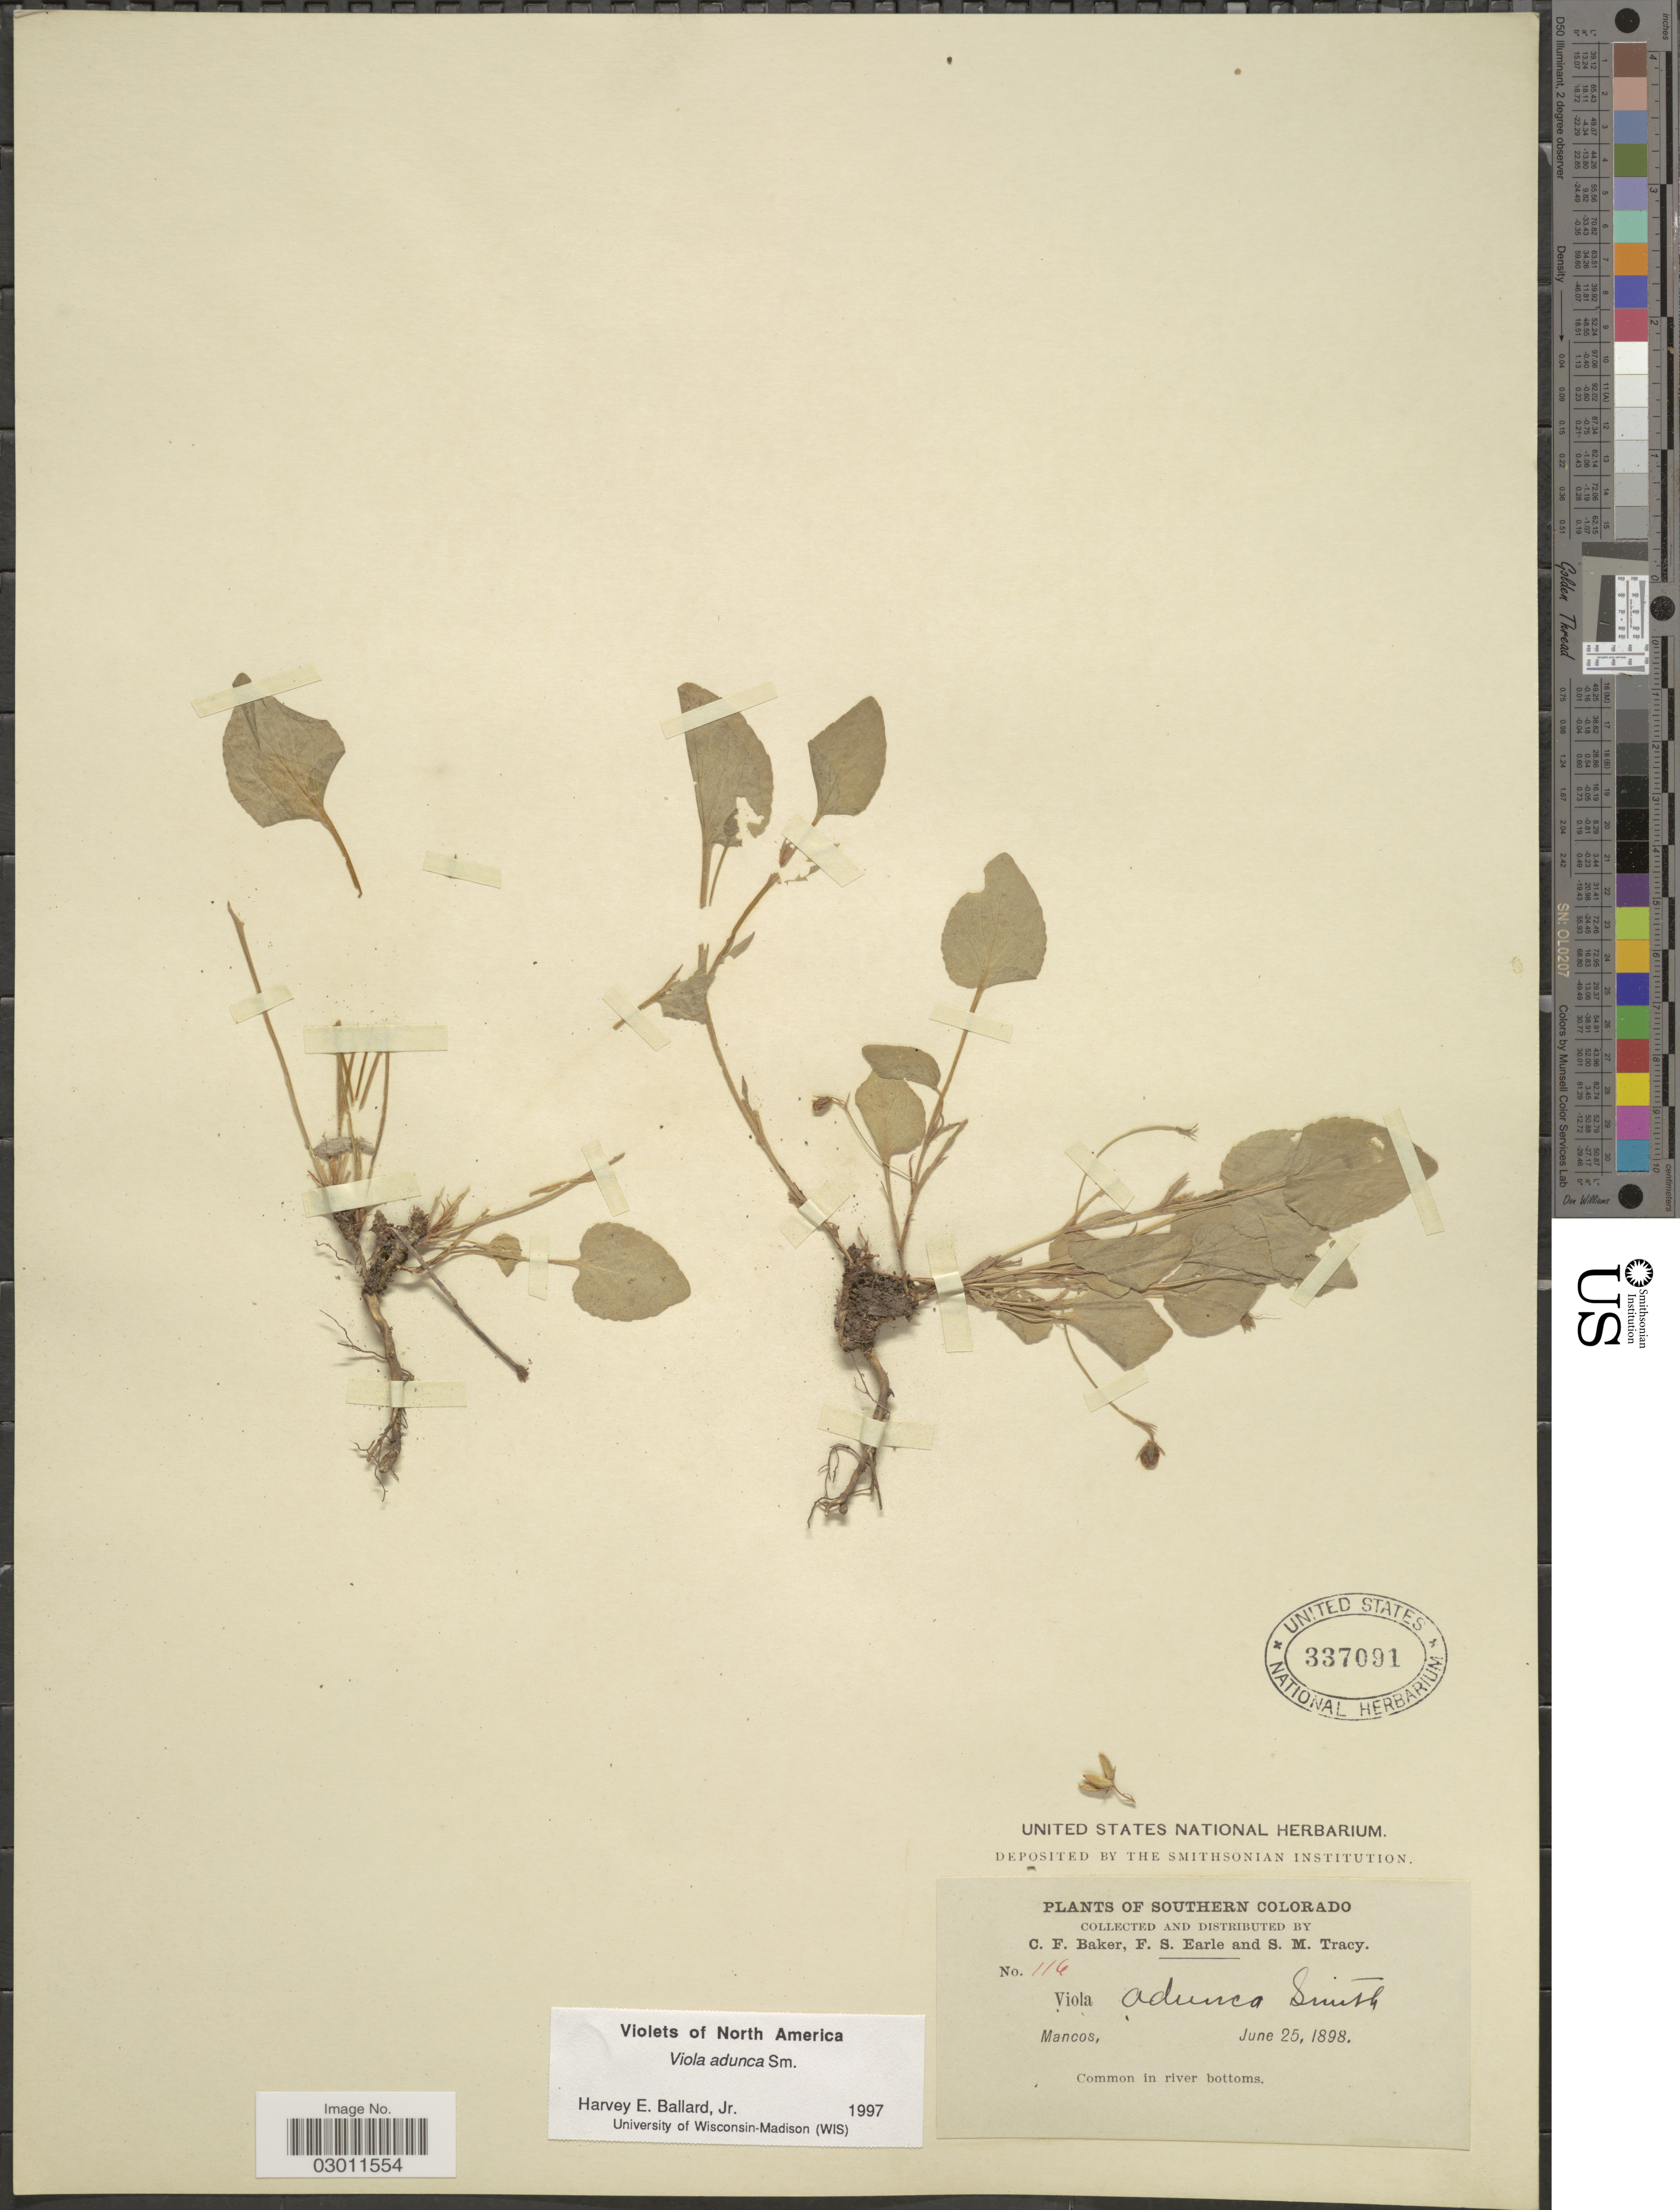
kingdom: Plantae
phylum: Tracheophyta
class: Magnoliopsida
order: Malpighiales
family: Violaceae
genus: Viola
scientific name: Viola adunca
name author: Sm.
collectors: C. F. Baker, F. S. Earle & S. M. Tracy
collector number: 116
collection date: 1898-06-25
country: United States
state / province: Colorado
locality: Southern Colorado, Mancos.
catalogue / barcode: US 337091